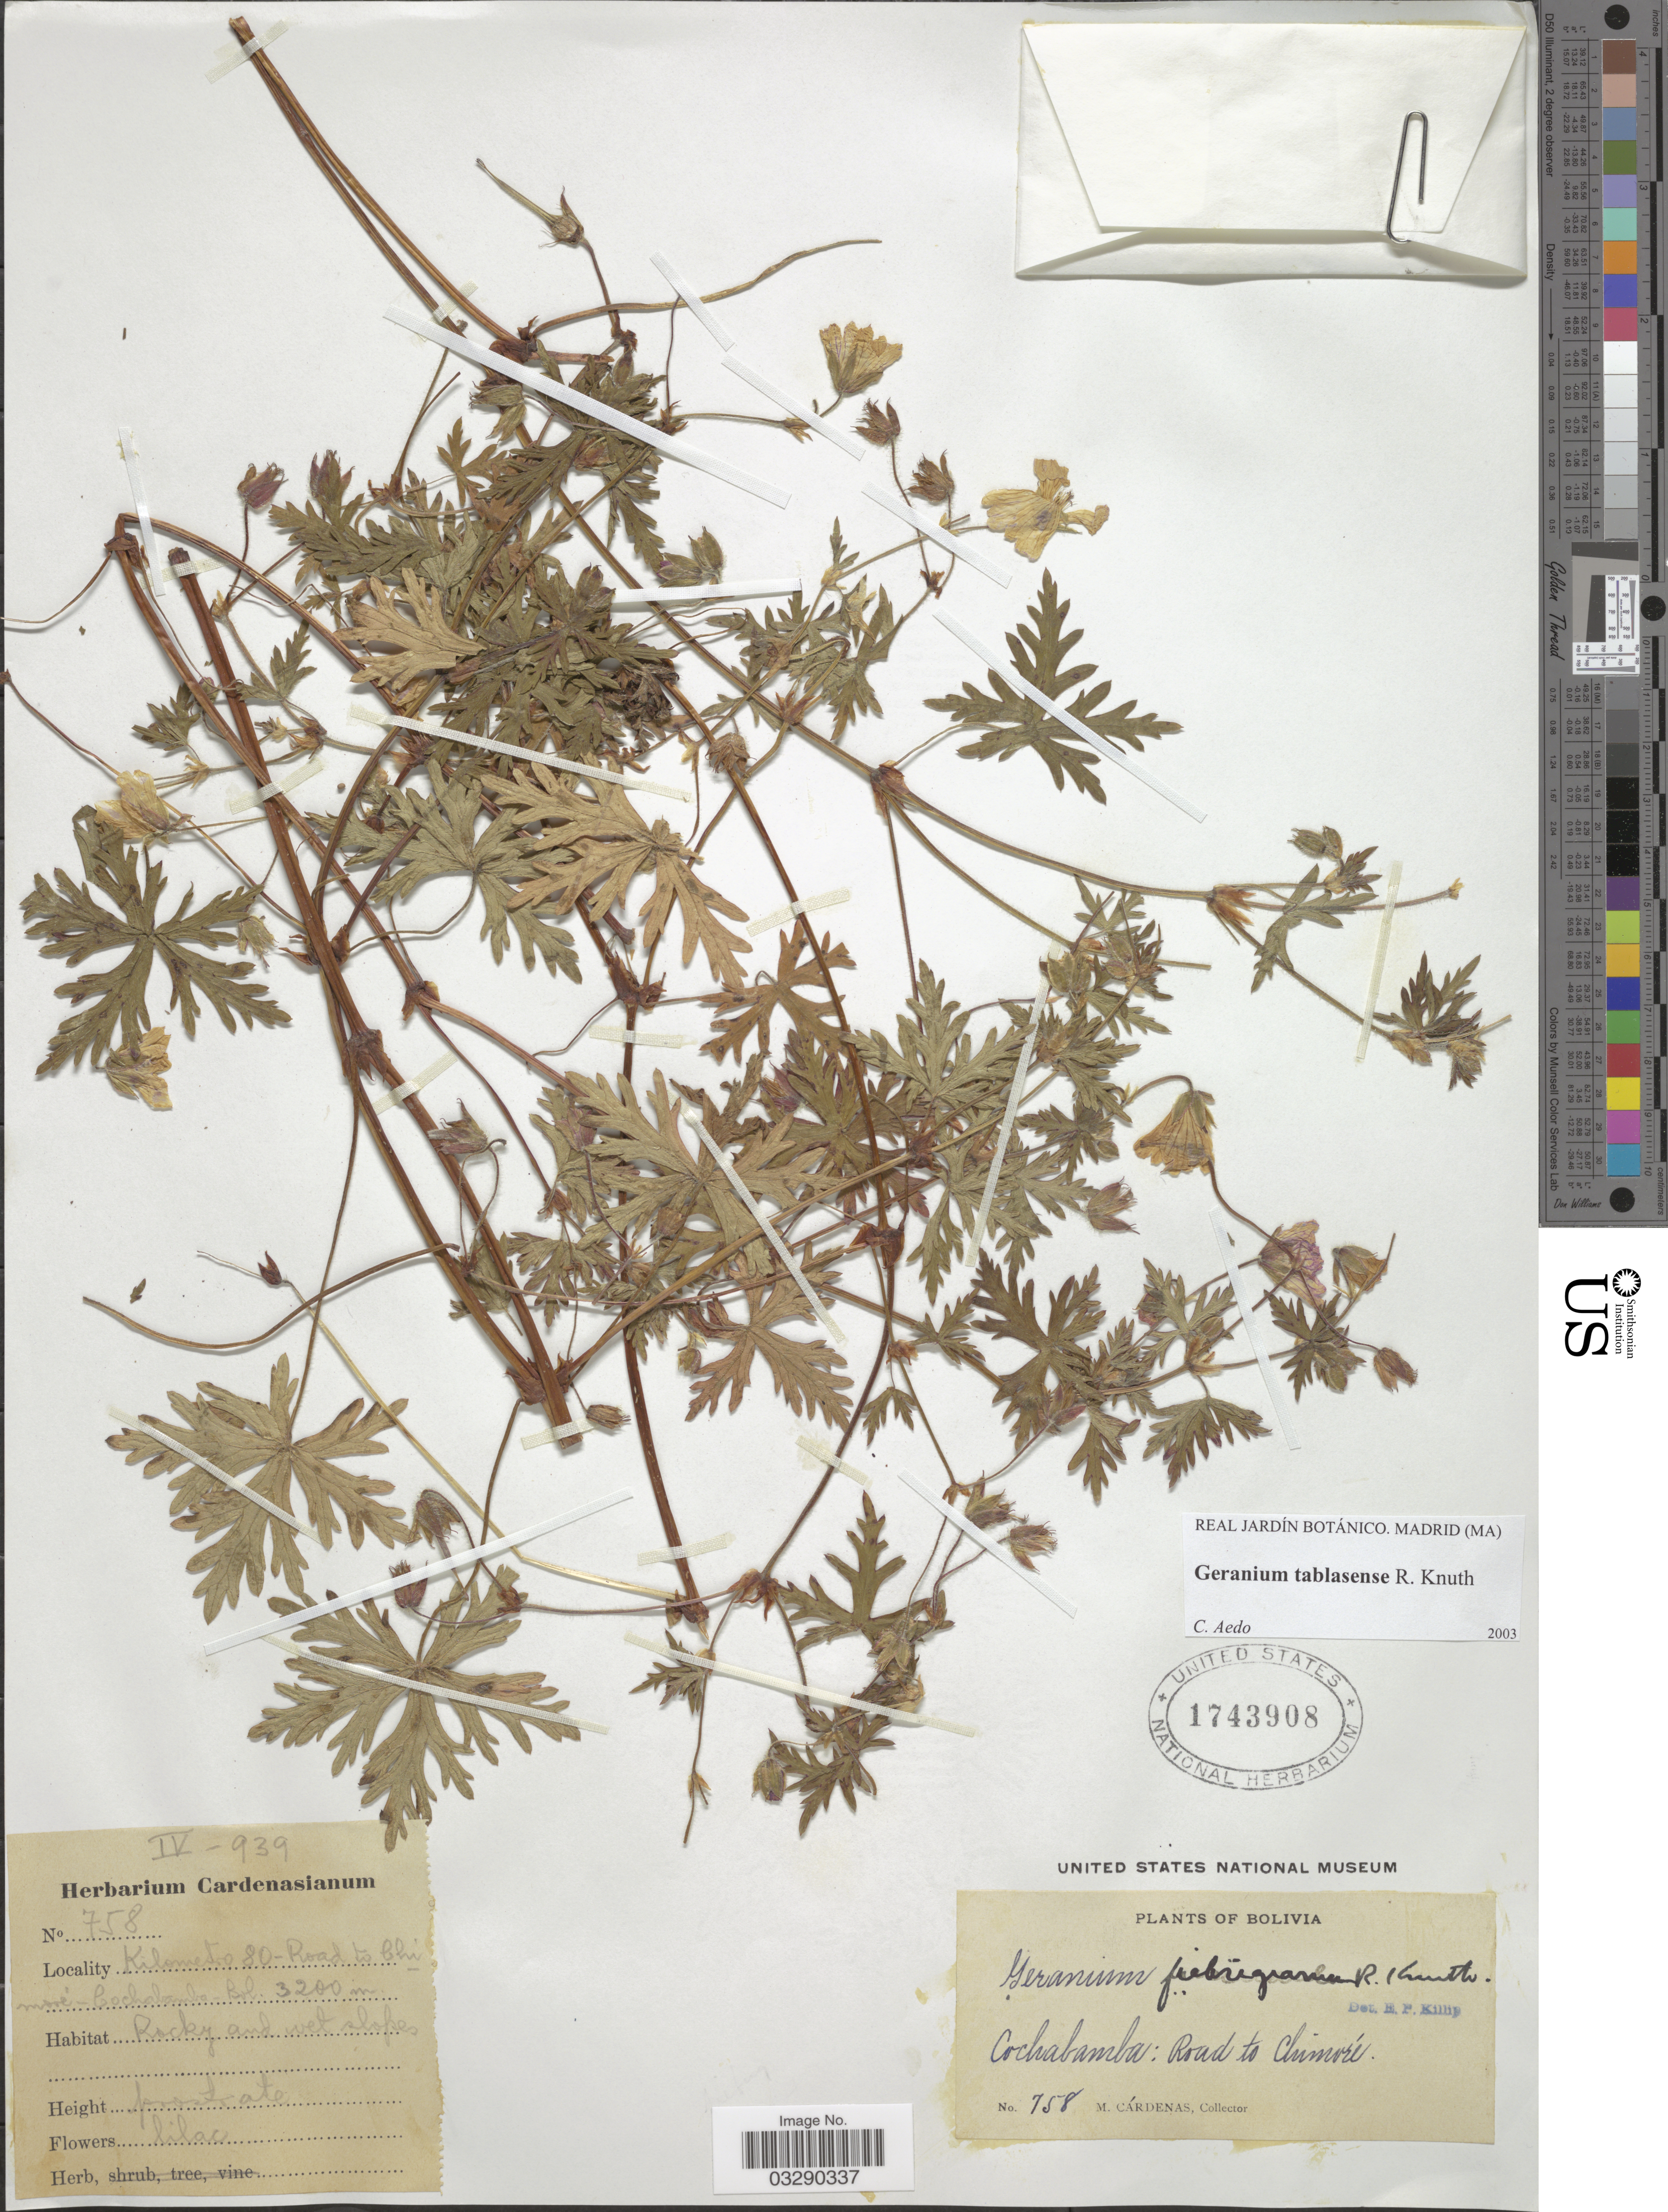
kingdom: Plantae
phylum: Tracheophyta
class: Magnoliopsida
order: Geraniales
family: Geraniaceae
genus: Geranium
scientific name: Geranium tablasense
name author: R. Knuth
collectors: M. Cárdenas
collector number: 758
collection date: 1939-04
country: Bolivia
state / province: Cochabamba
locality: Kilomtero 80 - Road to Chimoré.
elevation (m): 3200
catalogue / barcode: US 1743908